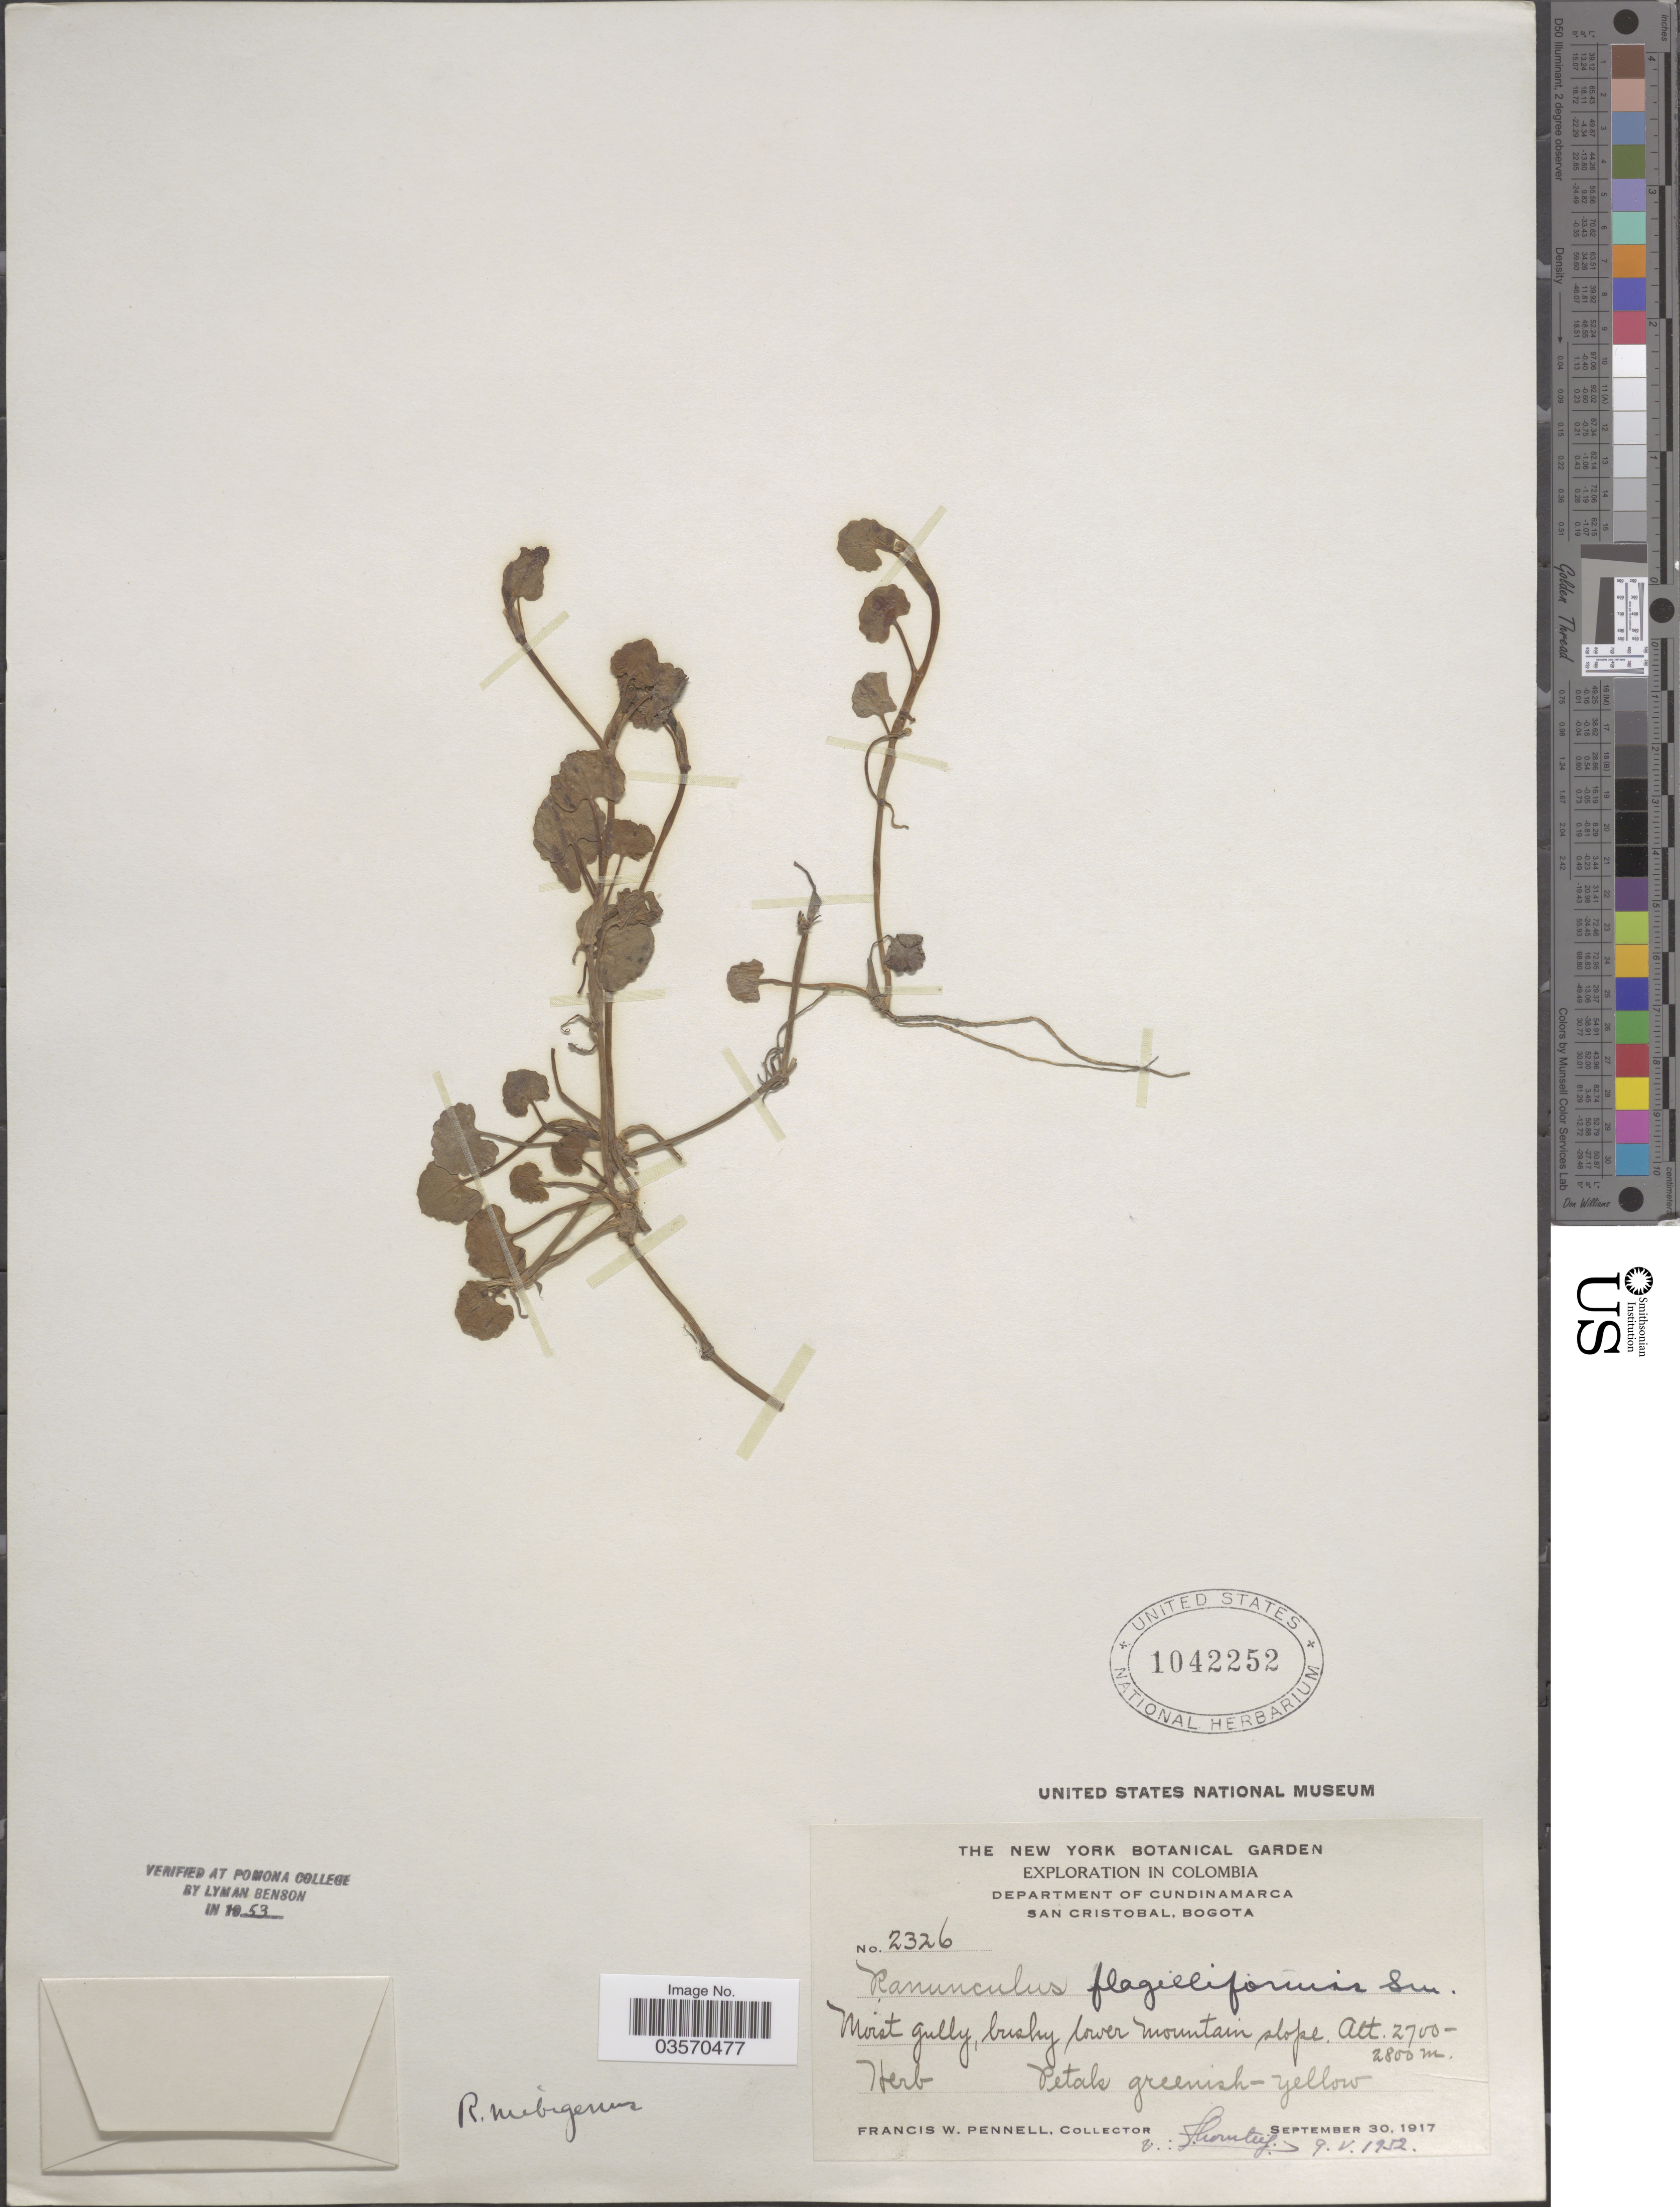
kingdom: Plantae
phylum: Tracheophyta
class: Magnoliopsida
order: Ranunculales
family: Ranunculaceae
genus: Ranunculus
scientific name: Ranunculus flagelliformis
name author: Sm.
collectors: F. W. Pennell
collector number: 2326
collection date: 1917-09-30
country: Colombia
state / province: Cundinamarca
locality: Department of Cundinamarca. San Cristobal, Bogota. Moist gully, bushy lower mountain slope.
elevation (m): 2700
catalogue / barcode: US 1042252